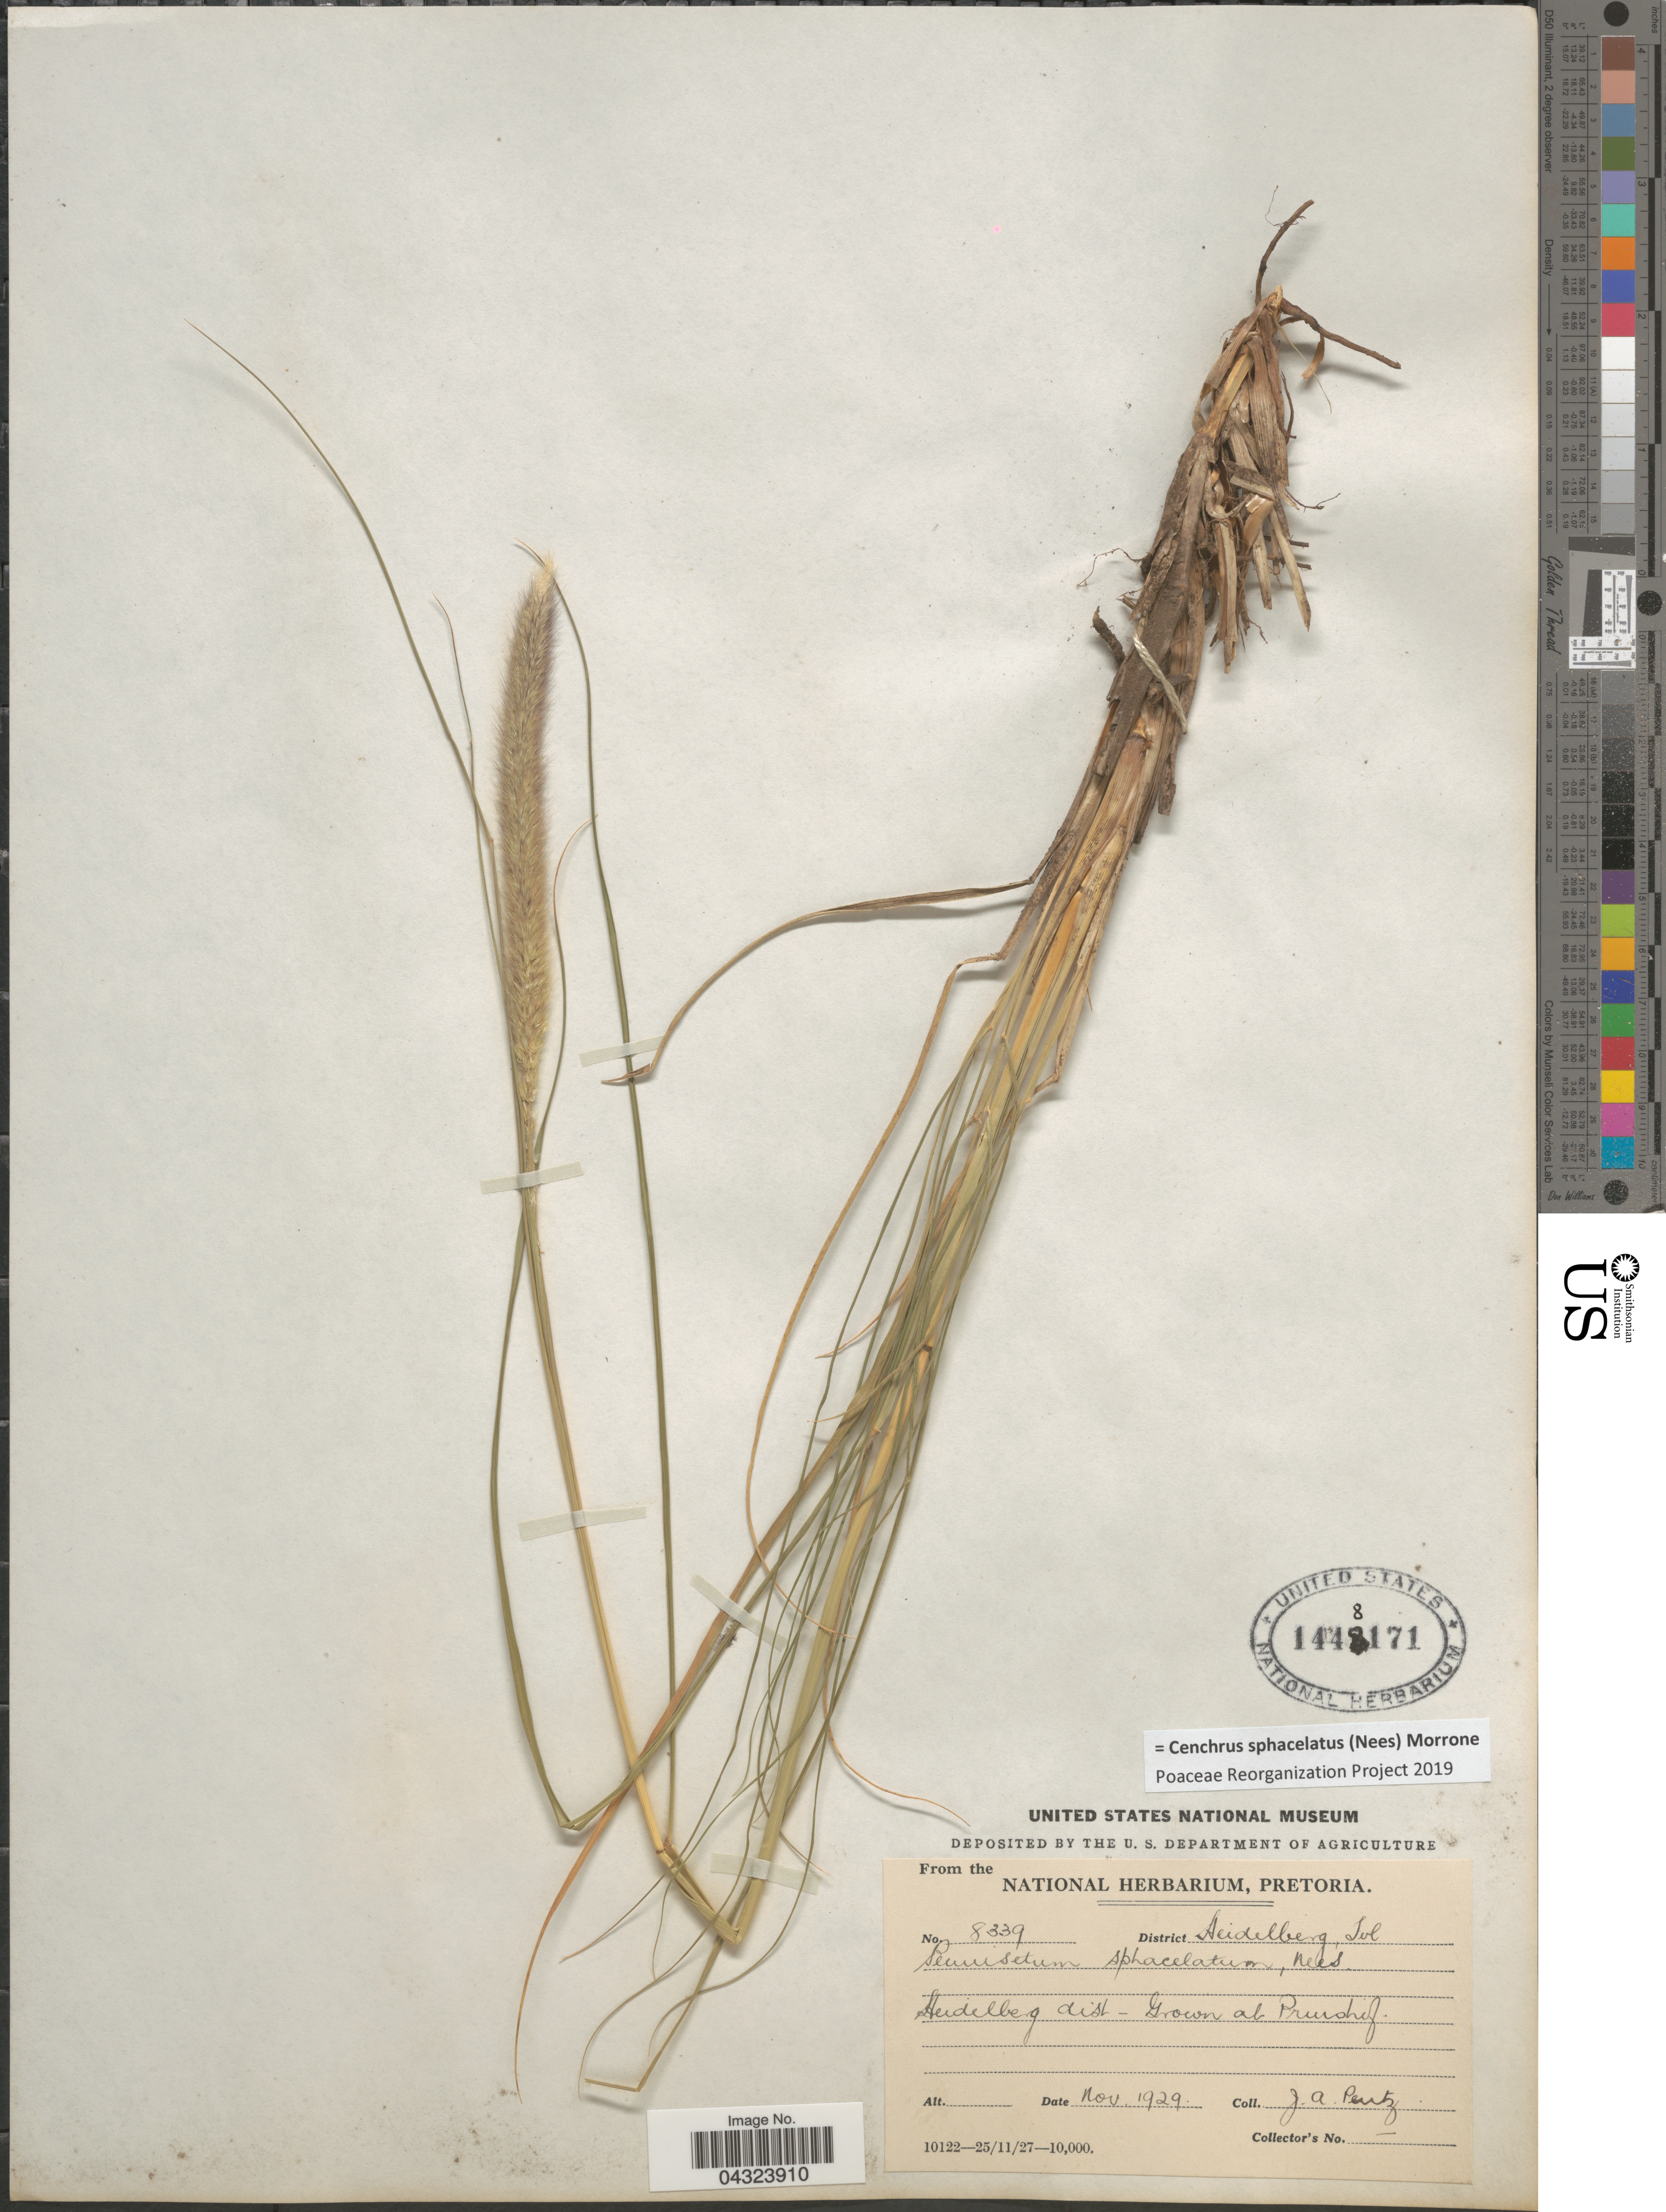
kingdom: Plantae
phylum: Tracheophyta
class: Liliopsida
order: Poales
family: Poaceae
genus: Cenchrus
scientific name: Cenchrus sphacelatus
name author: (Nees) Morrone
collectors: J. Pentz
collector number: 8339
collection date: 1929-11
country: South Africa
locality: District Heidelberg, Tvl. Heidelberg dist- at Pruishof.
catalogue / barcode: US 1448171